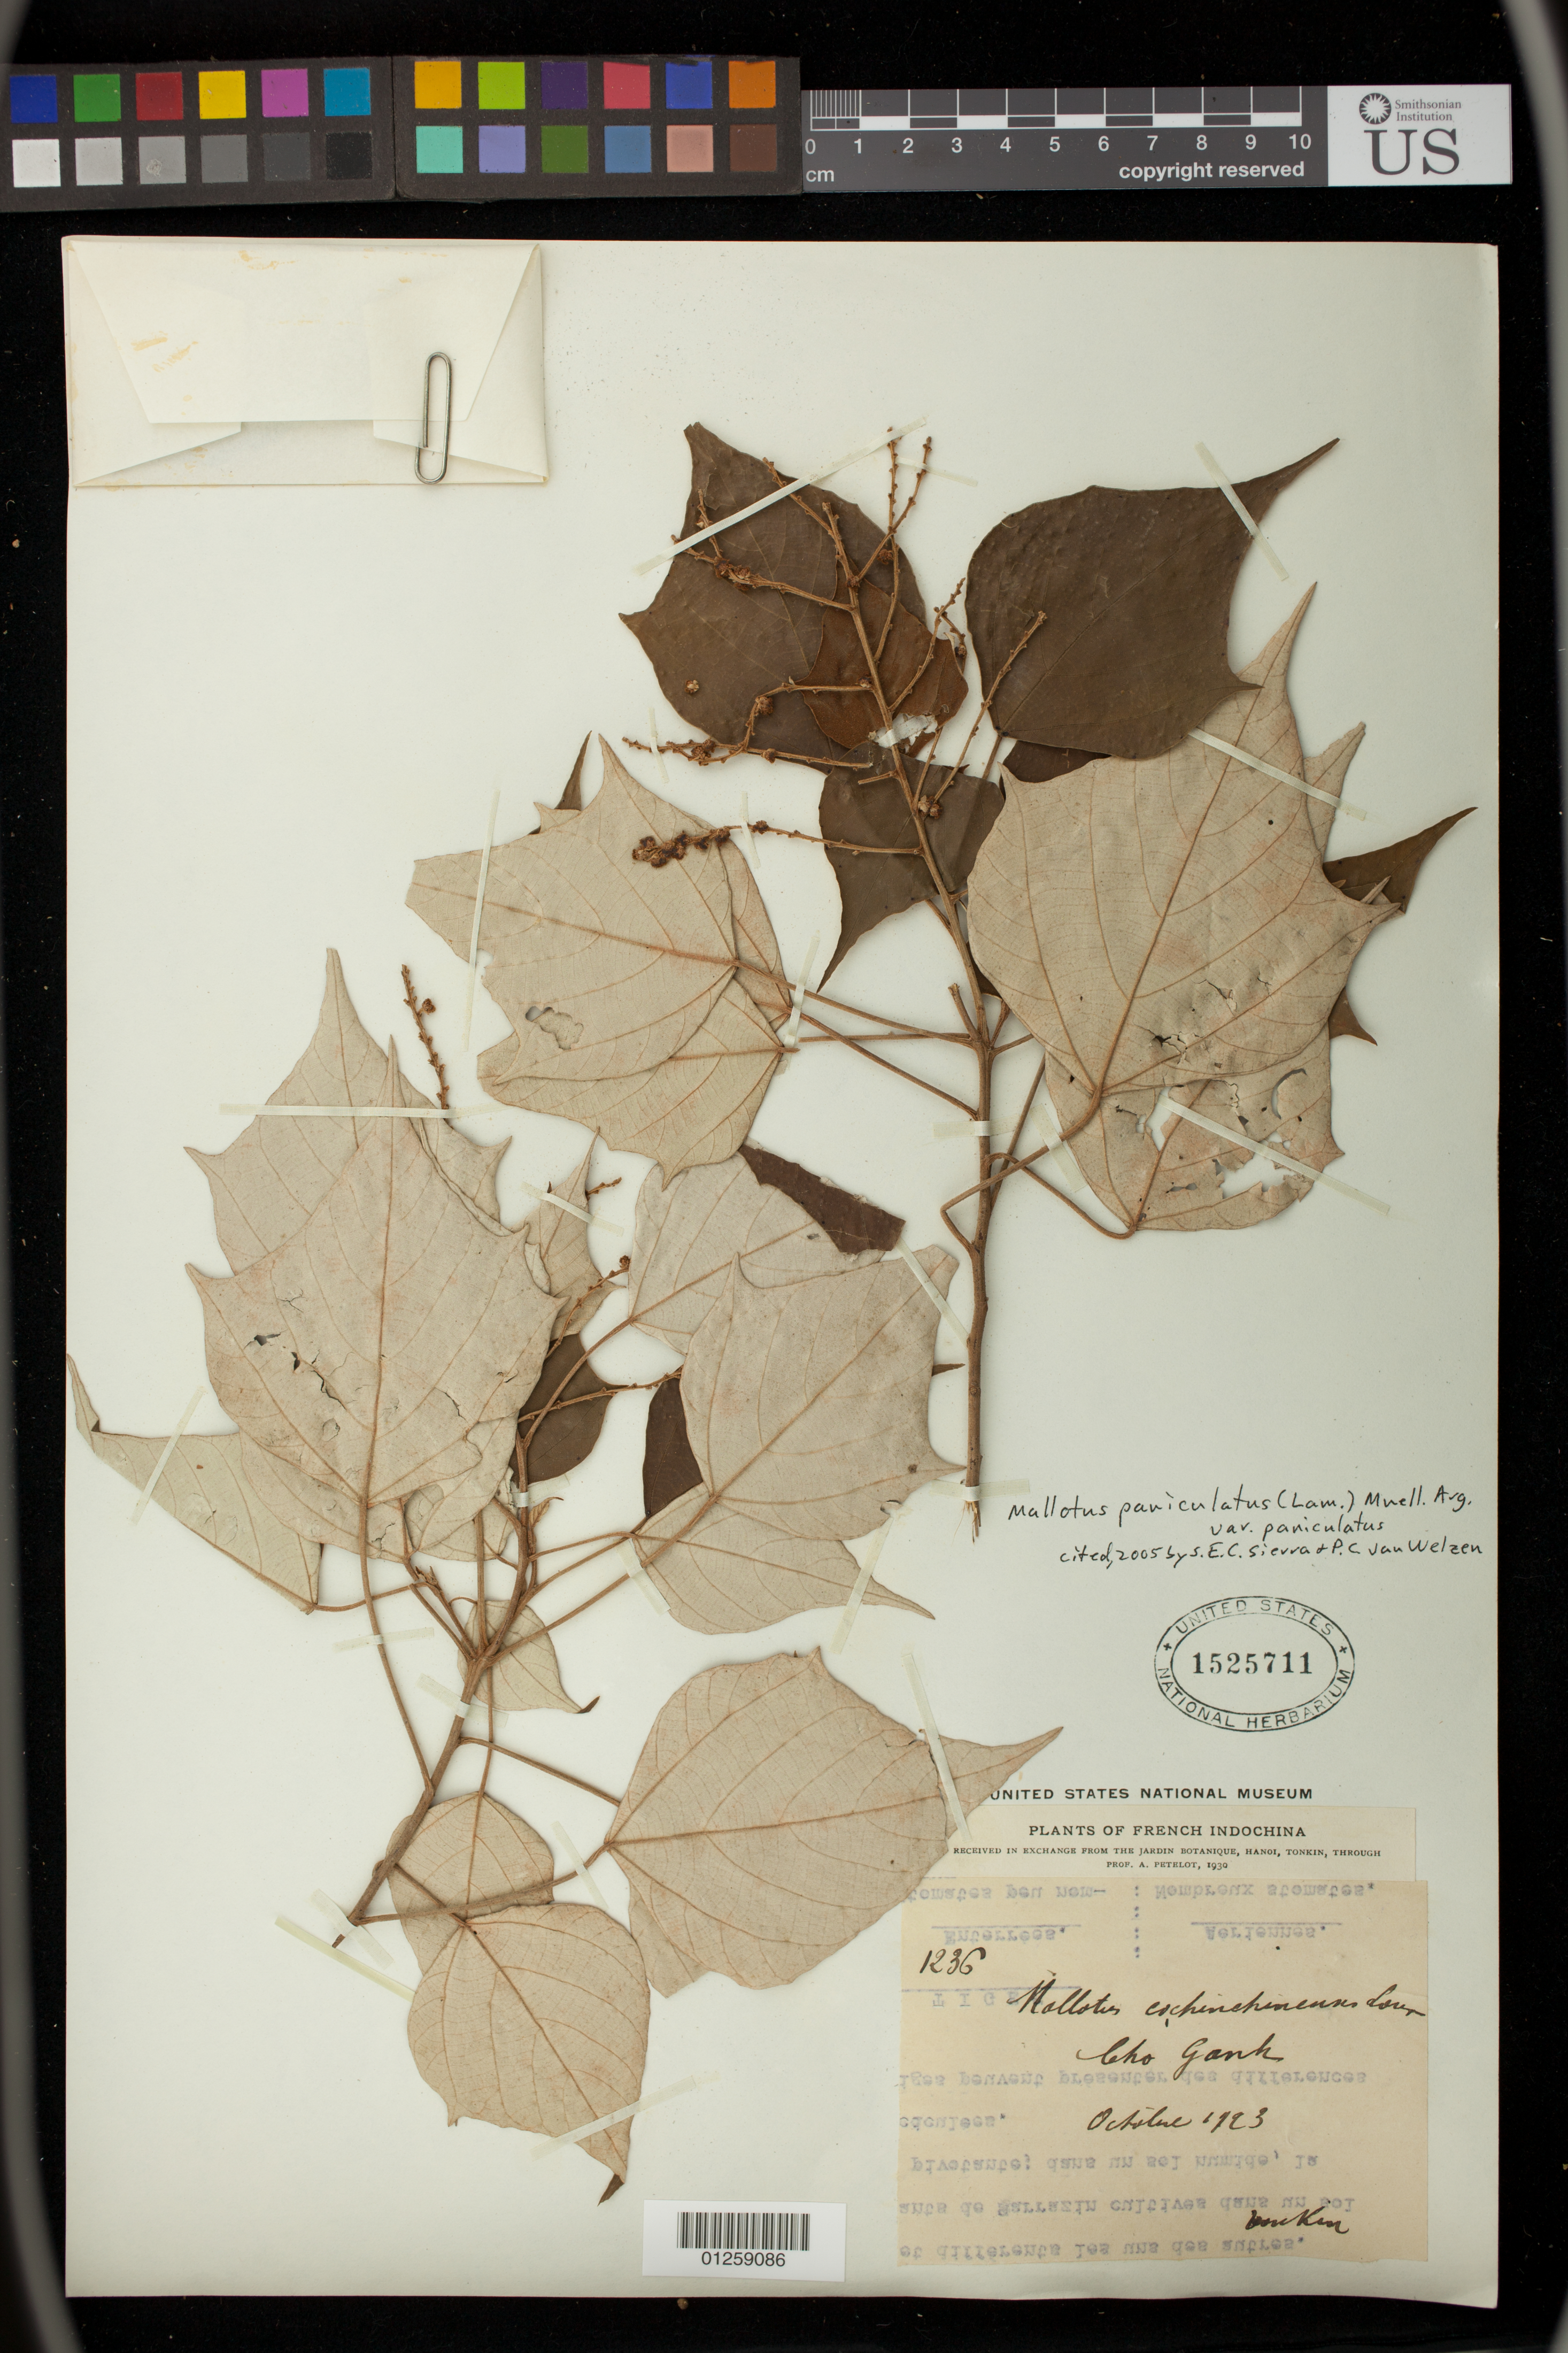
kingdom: Plantae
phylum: Tracheophyta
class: Magnoliopsida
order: Malpighiales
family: Euphorbiaceae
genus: Mallotus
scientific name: Mallotus paniculatus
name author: (Lam.) Müll. Arg.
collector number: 1236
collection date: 1925-06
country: Vietnam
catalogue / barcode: US 1525711